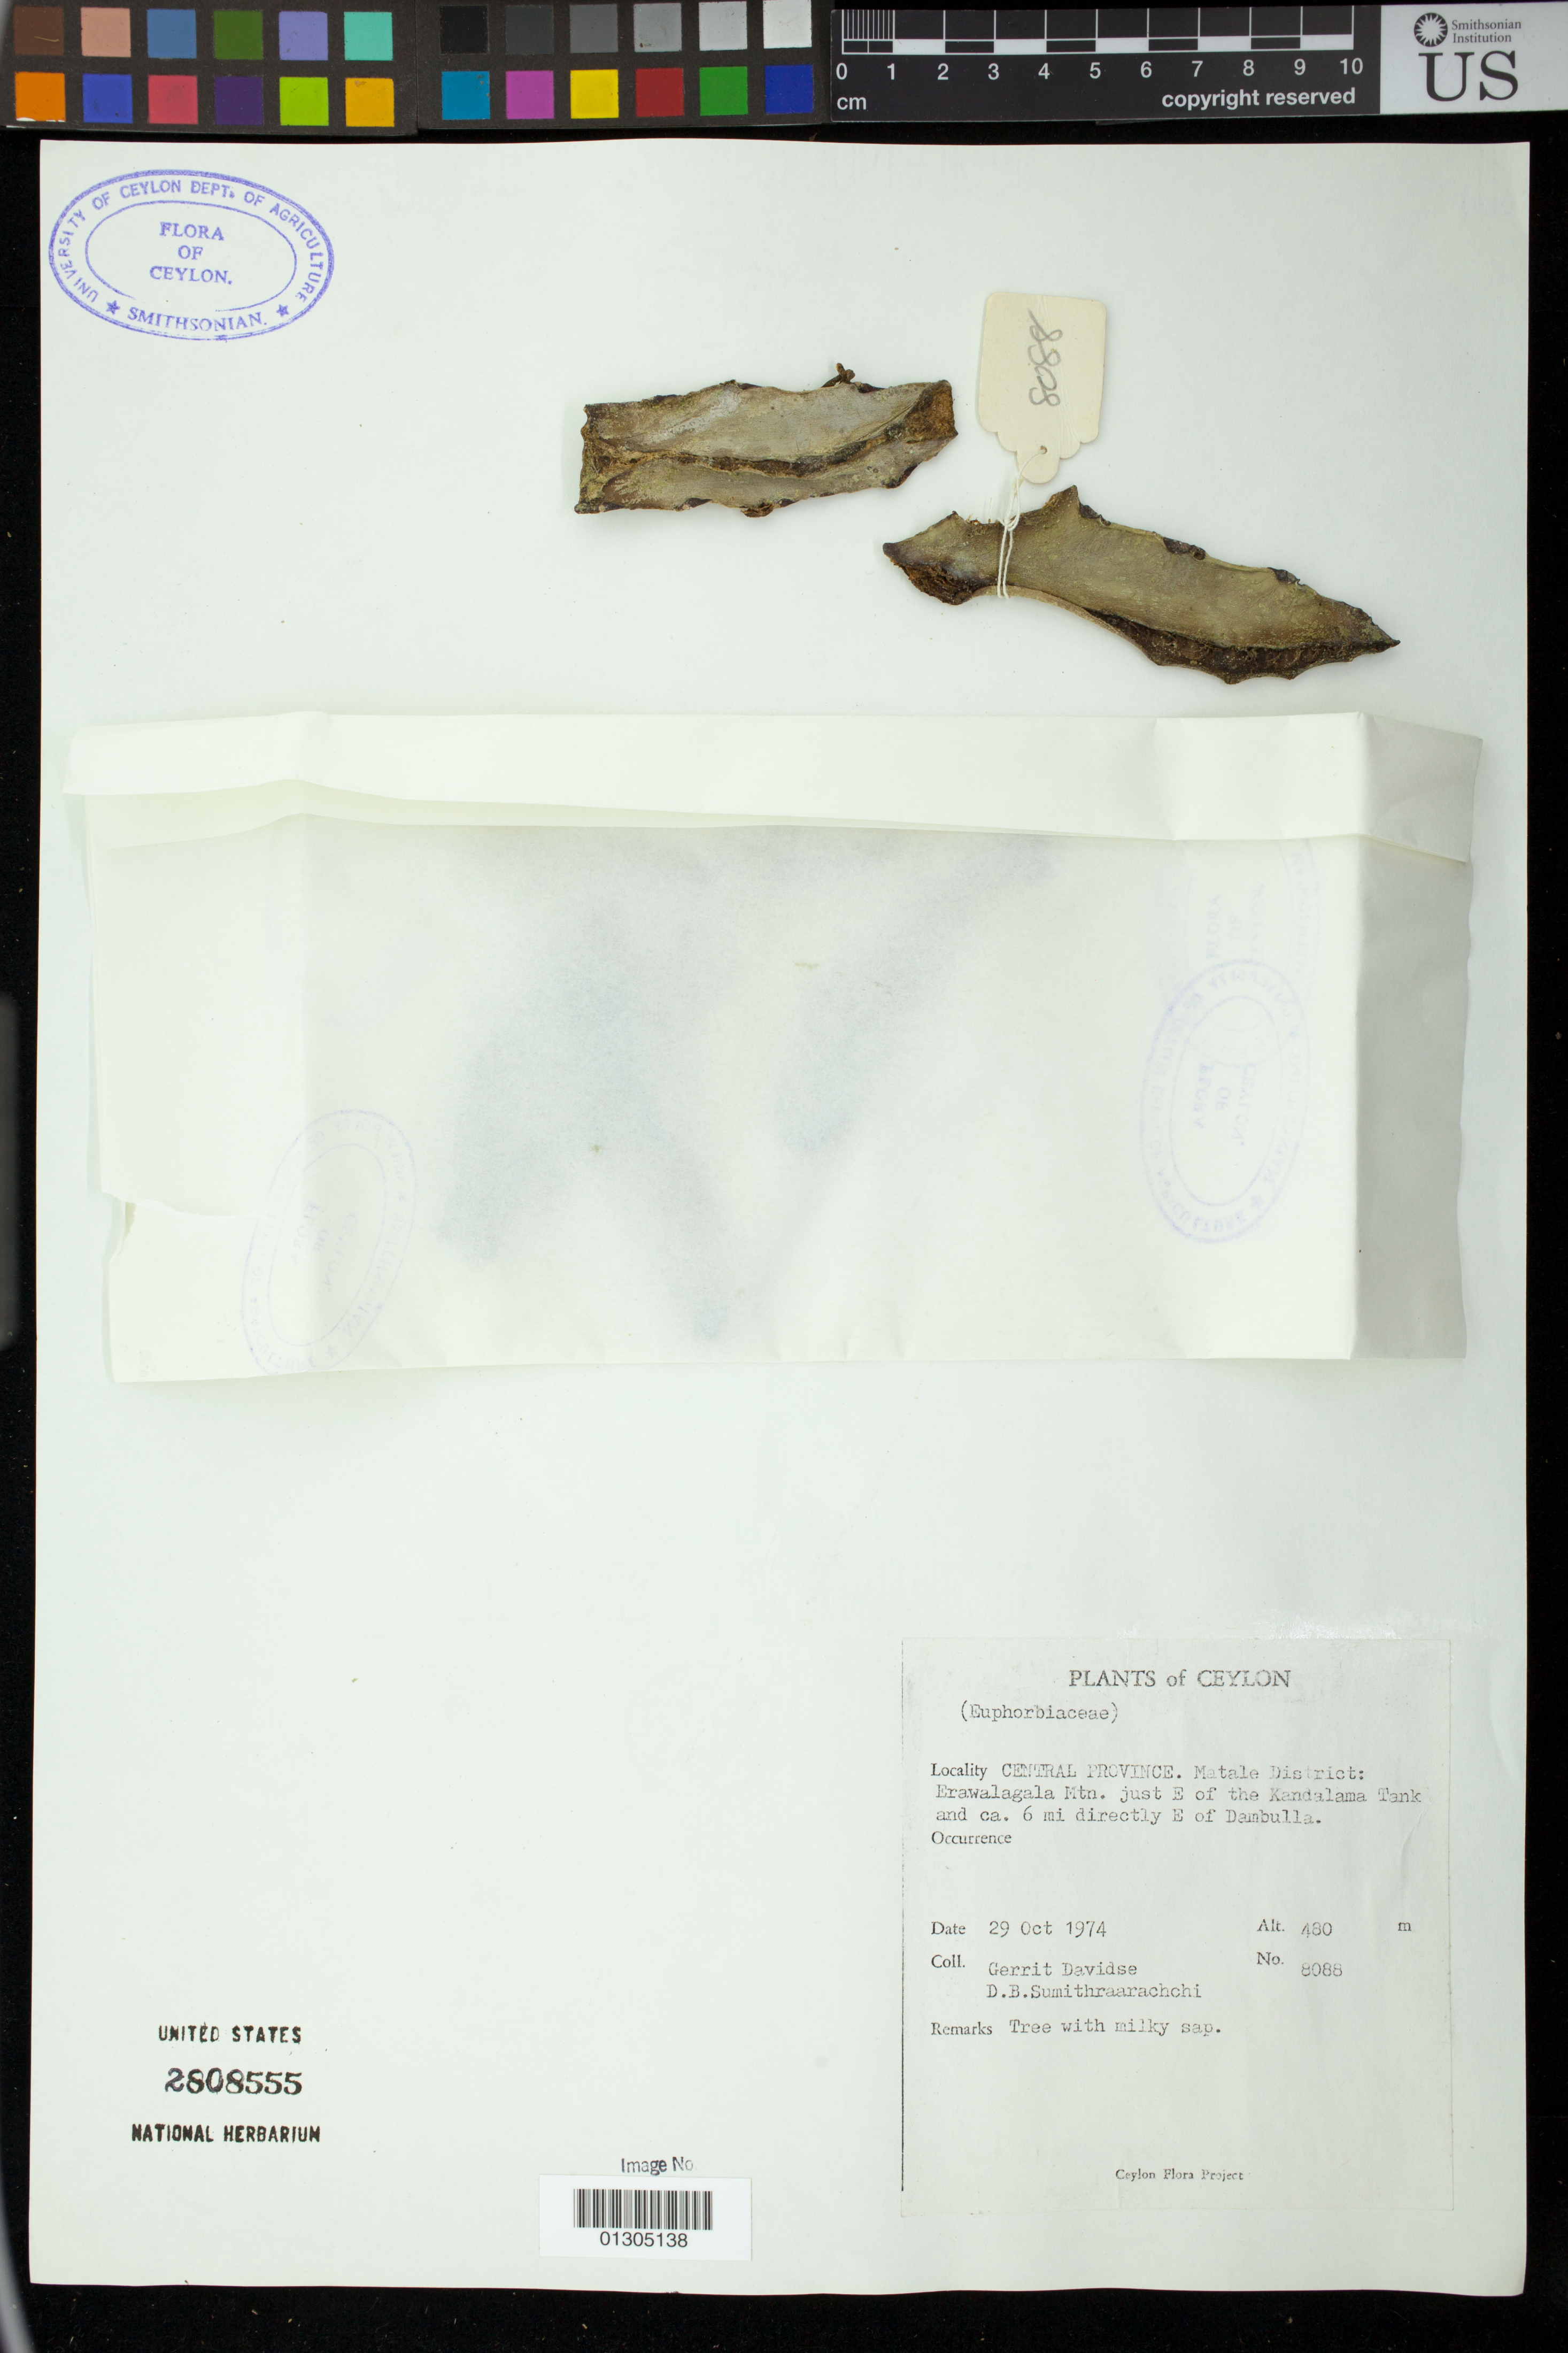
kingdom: Plantae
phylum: Tracheophyta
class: Magnoliopsida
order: Malpighiales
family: Euphorbiaceae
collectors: G. Davidse & D. B. Sumithraarachchi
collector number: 8088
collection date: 1974-10-29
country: Sri Lanka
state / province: Central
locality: Matale District: Erawalagala Mtn. just E of the Kandalama Tank and ca. 6 mi directly E of Dambulla.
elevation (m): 480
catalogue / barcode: US 2808555